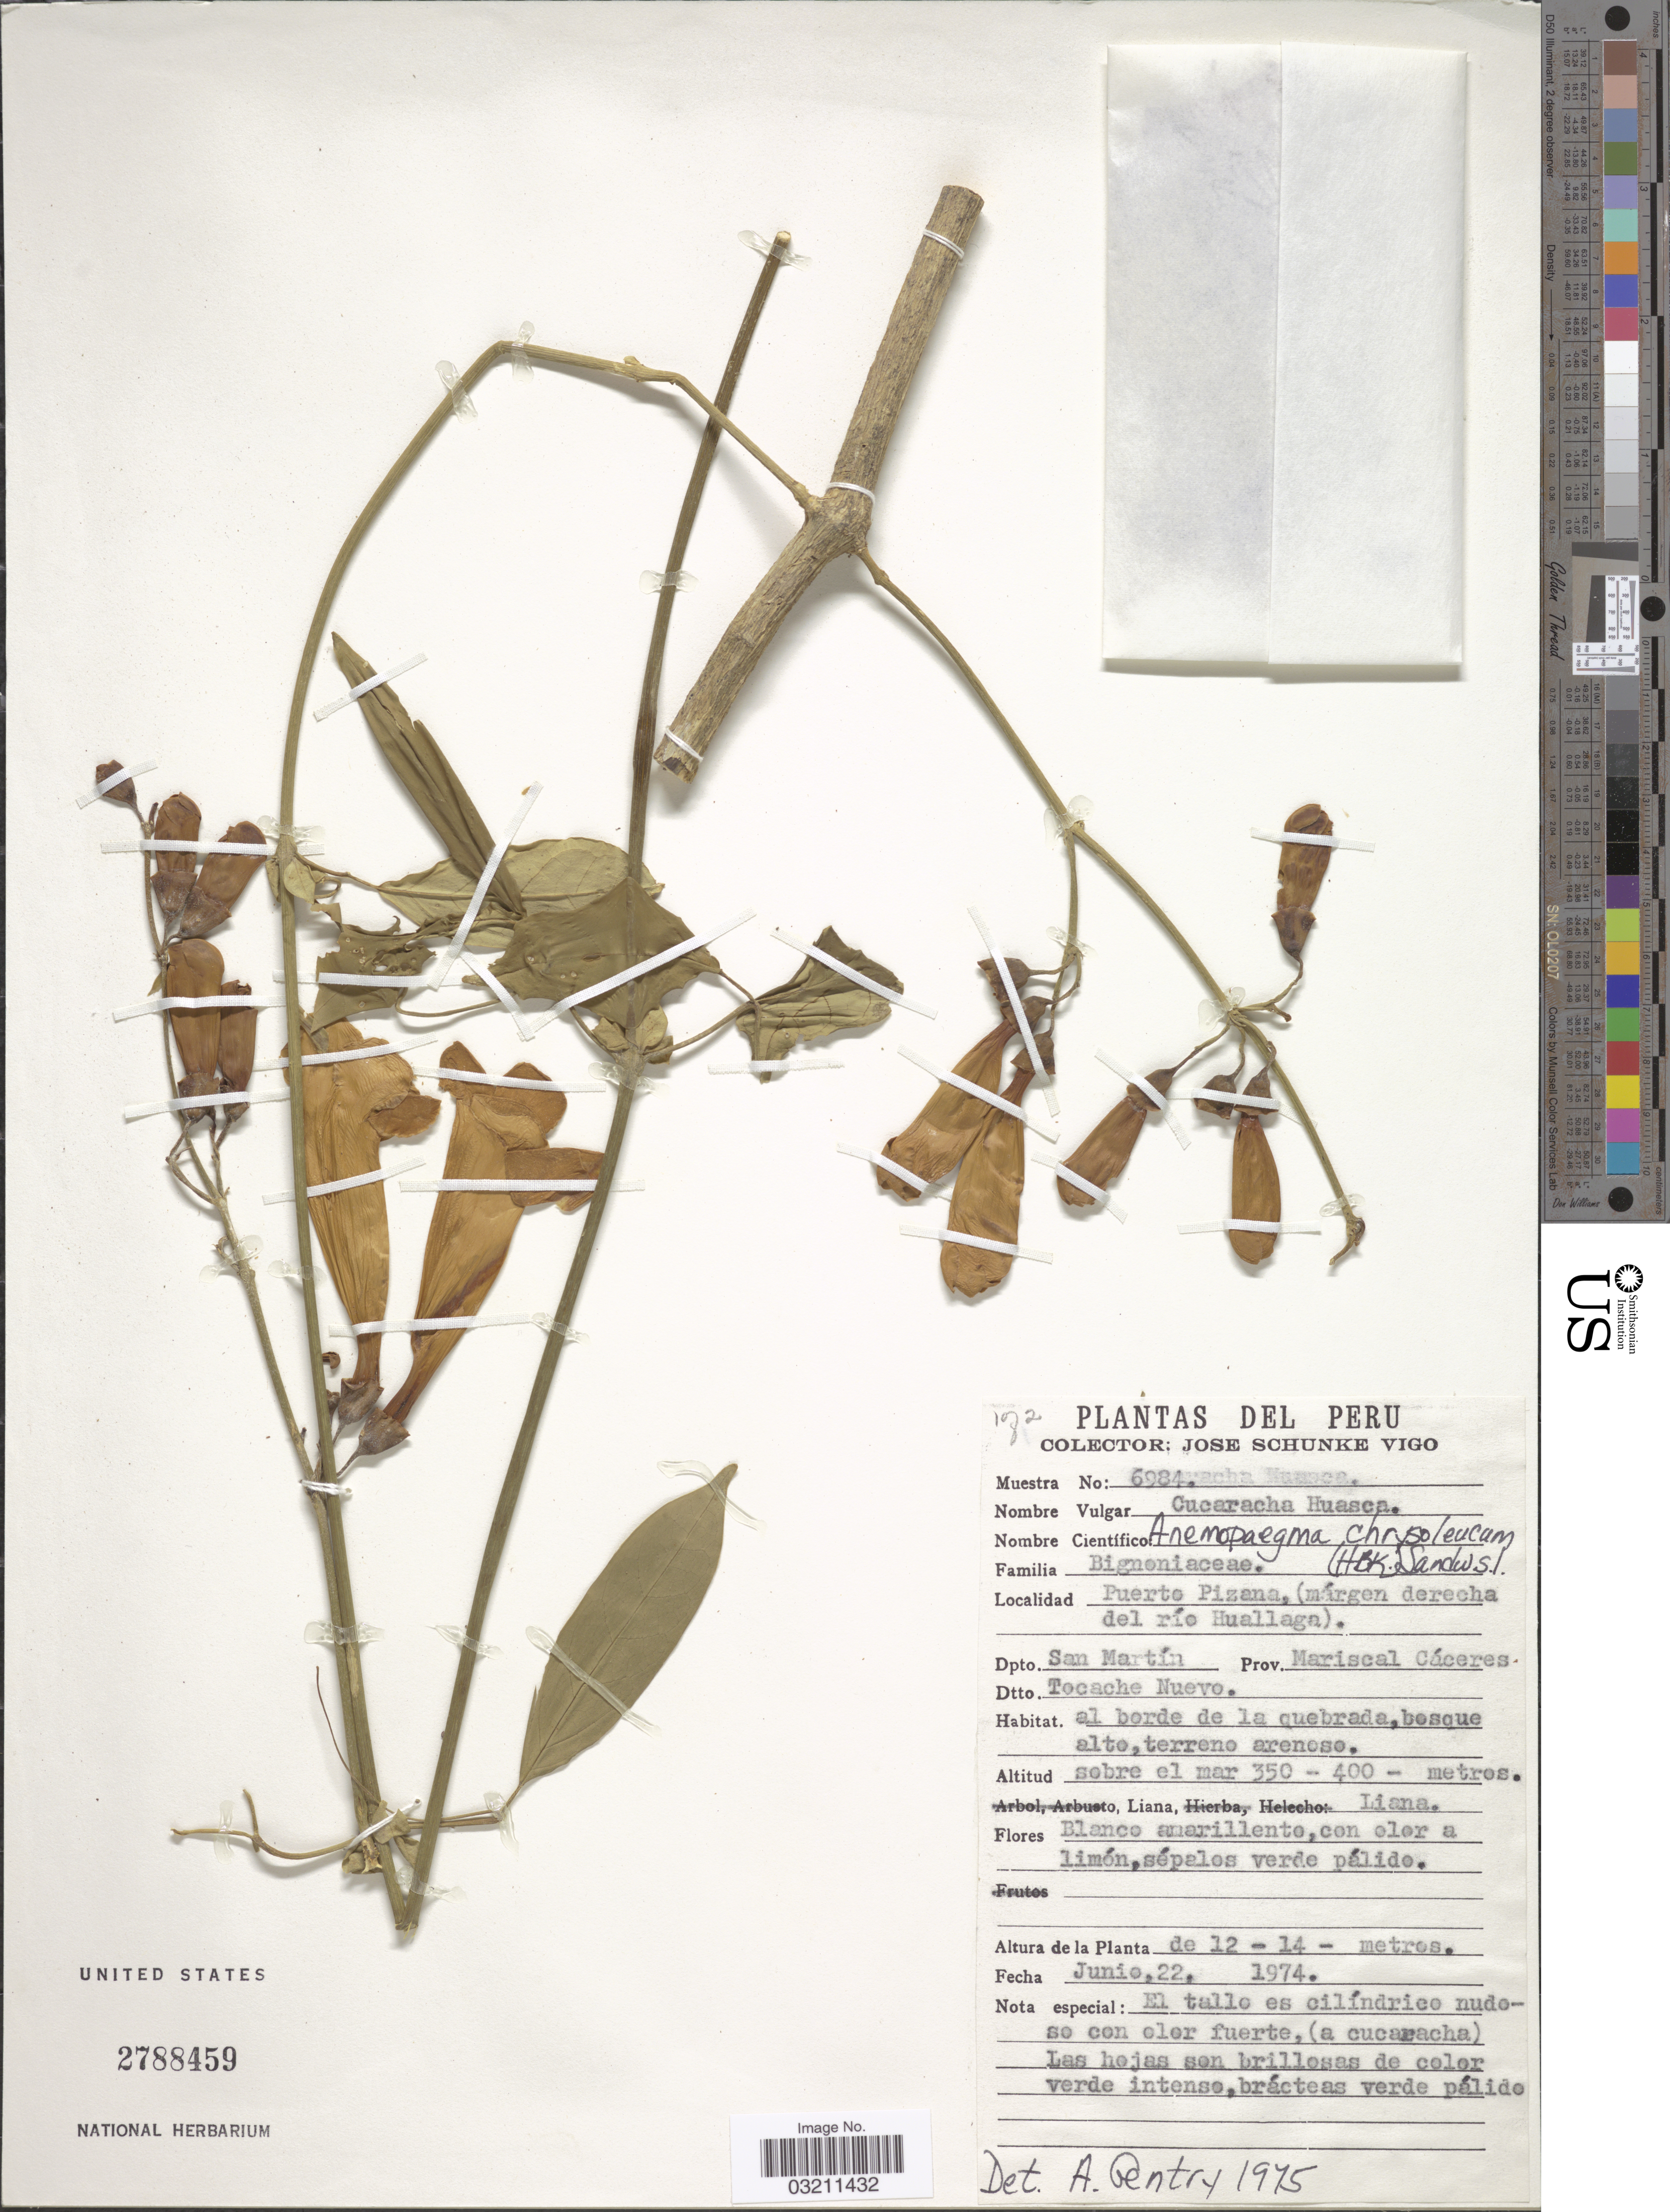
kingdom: Plantae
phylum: Tracheophyta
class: Magnoliopsida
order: Lamiales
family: Bignoniaceae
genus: Anemopaegma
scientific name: Anemopaegma chrysoleucum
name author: (Kunth) Sandwith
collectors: J. Schunke Vigo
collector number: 6984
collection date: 1974-06-22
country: Peru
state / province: San Martín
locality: Puerto Pizana, (márgen derecha del río Huallaga). Dpto. San Martín. Prov. Mariscal Cáceres. Dtto. Tocache Nuevo.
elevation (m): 350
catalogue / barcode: US 2788459